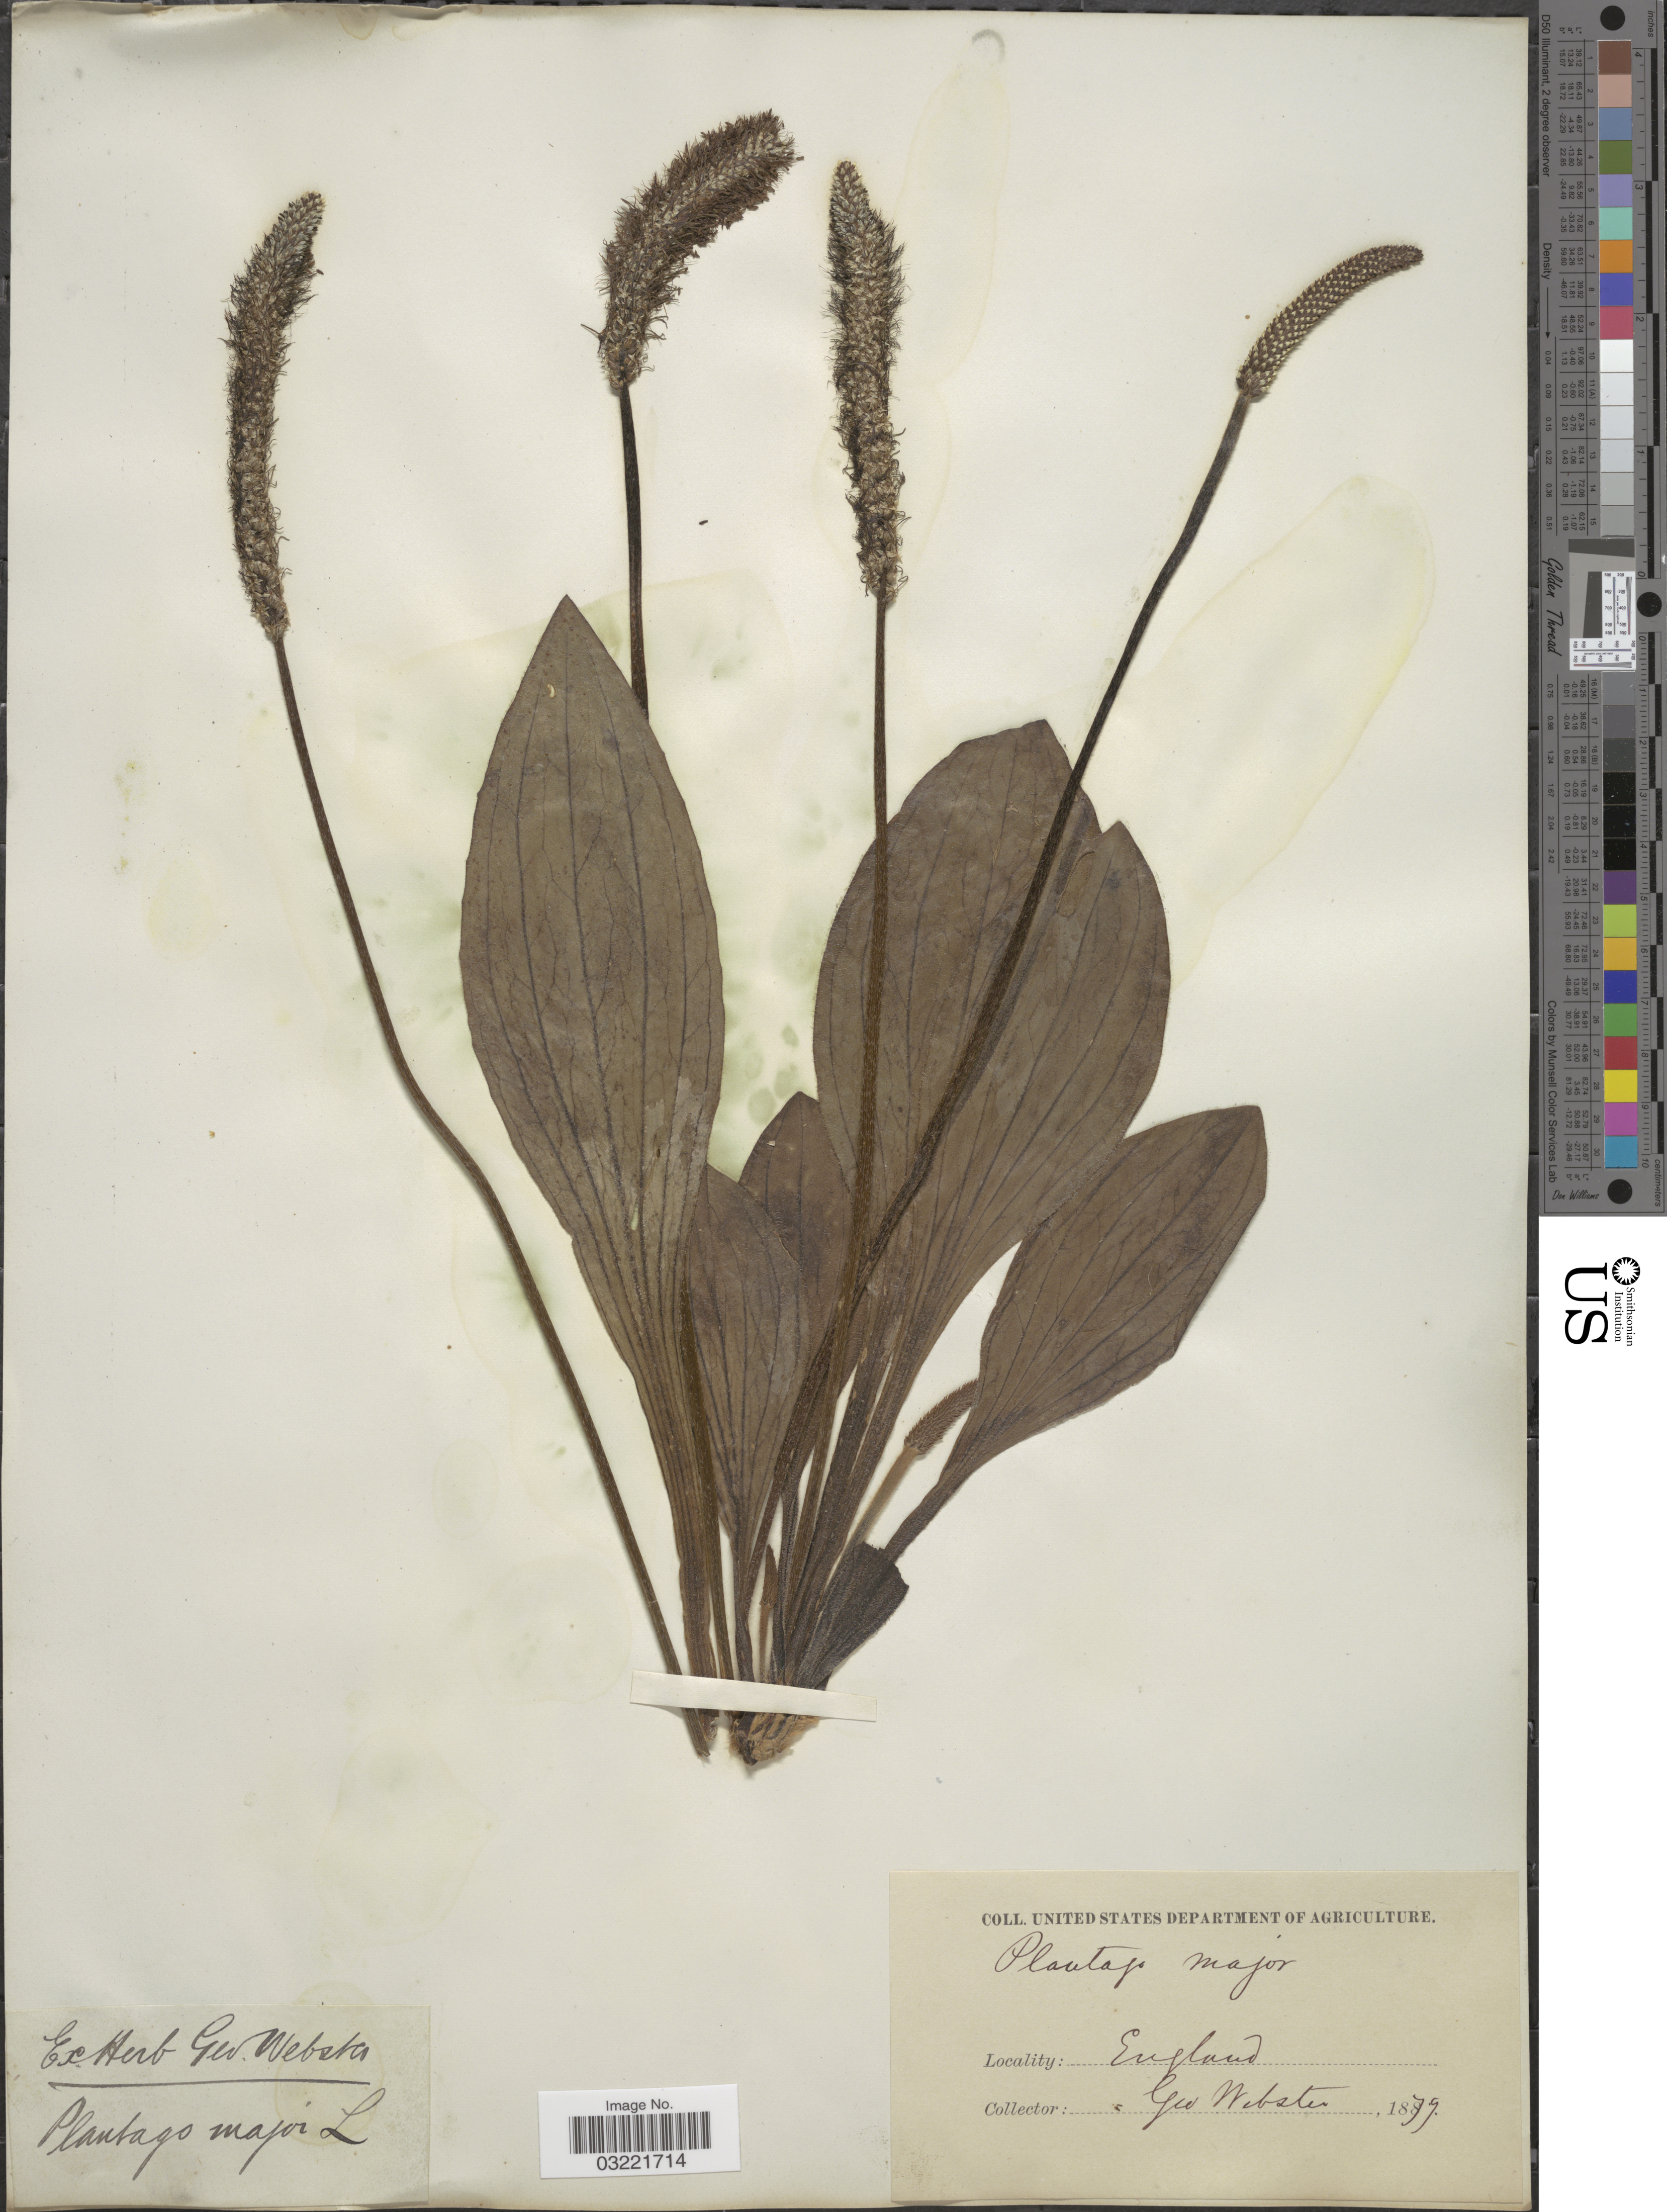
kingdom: Plantae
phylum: Tracheophyta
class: Magnoliopsida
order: Lamiales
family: Plantaginaceae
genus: Plantago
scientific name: Plantago major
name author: L.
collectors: G. Webster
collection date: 1879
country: United Kingdom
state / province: England